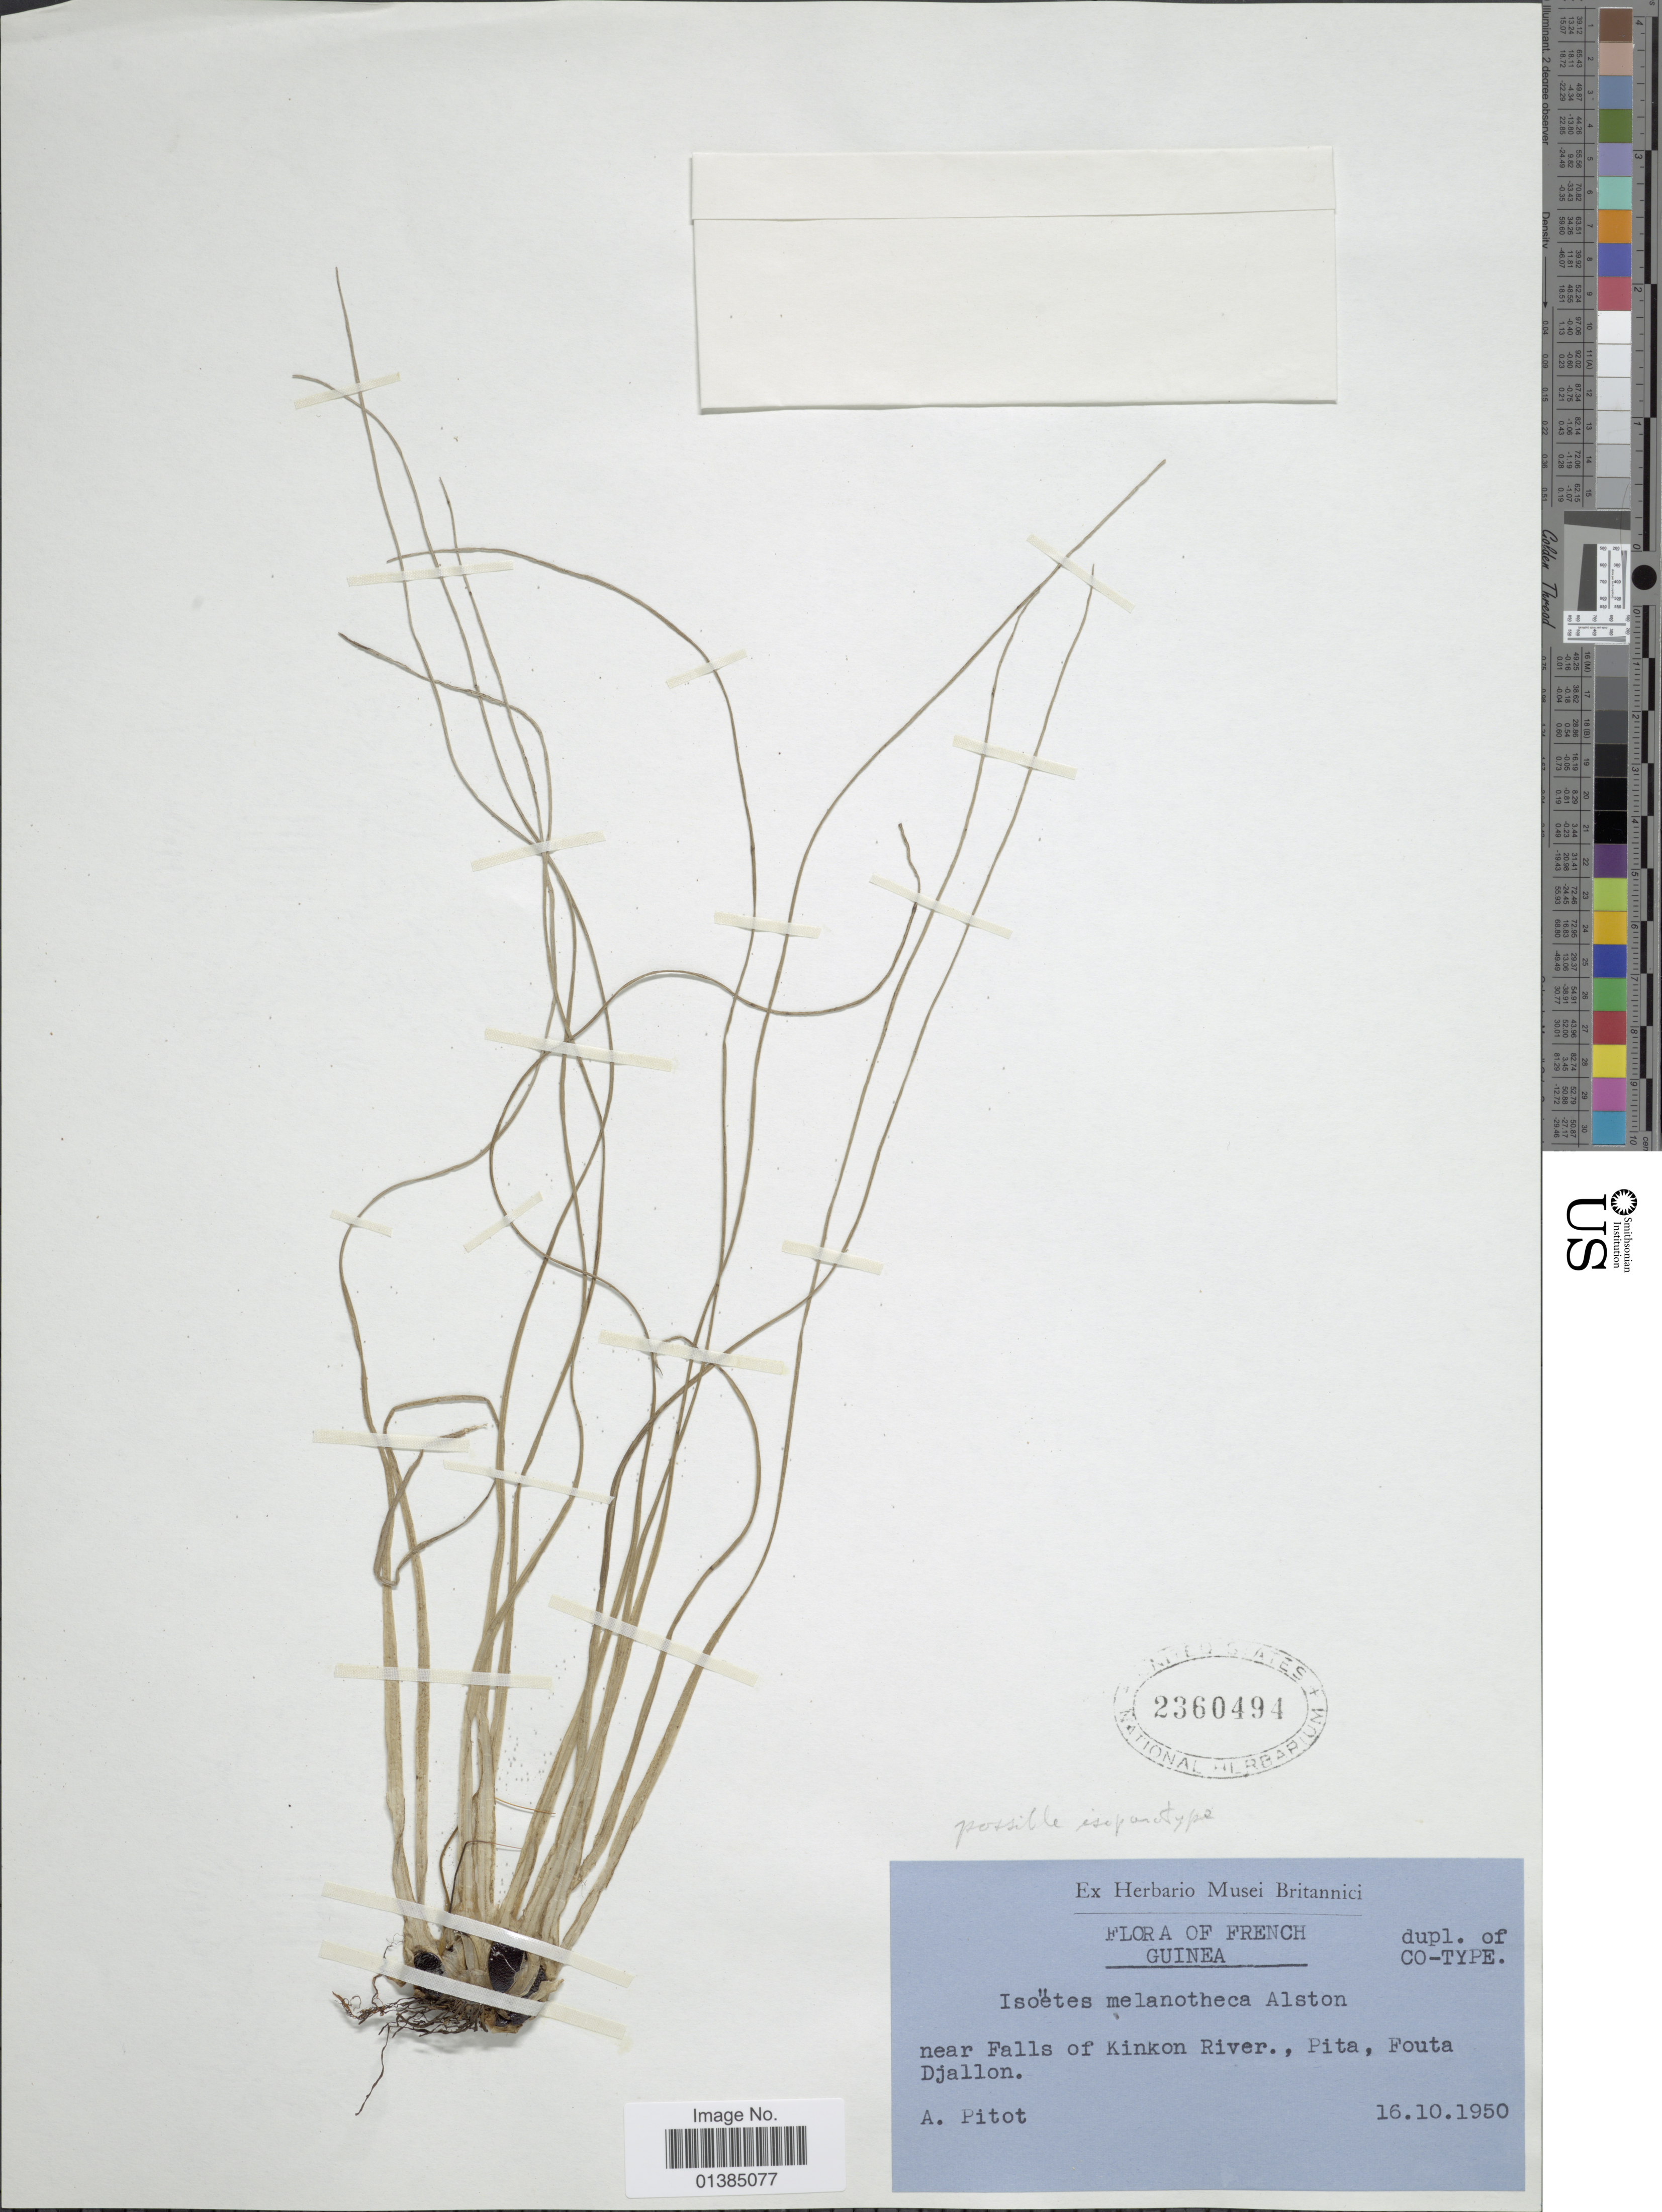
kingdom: Plantae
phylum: Tracheophyta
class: Lycopodiopsida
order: Isoetales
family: Isoetaceae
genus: Isoetes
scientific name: Isoetes melanotheca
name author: Alston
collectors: A. Pitot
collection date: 1950-10-16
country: French Guiana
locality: Near Falls of Kinkon River, Pita, Fouta Djallon.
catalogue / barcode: US 2360494